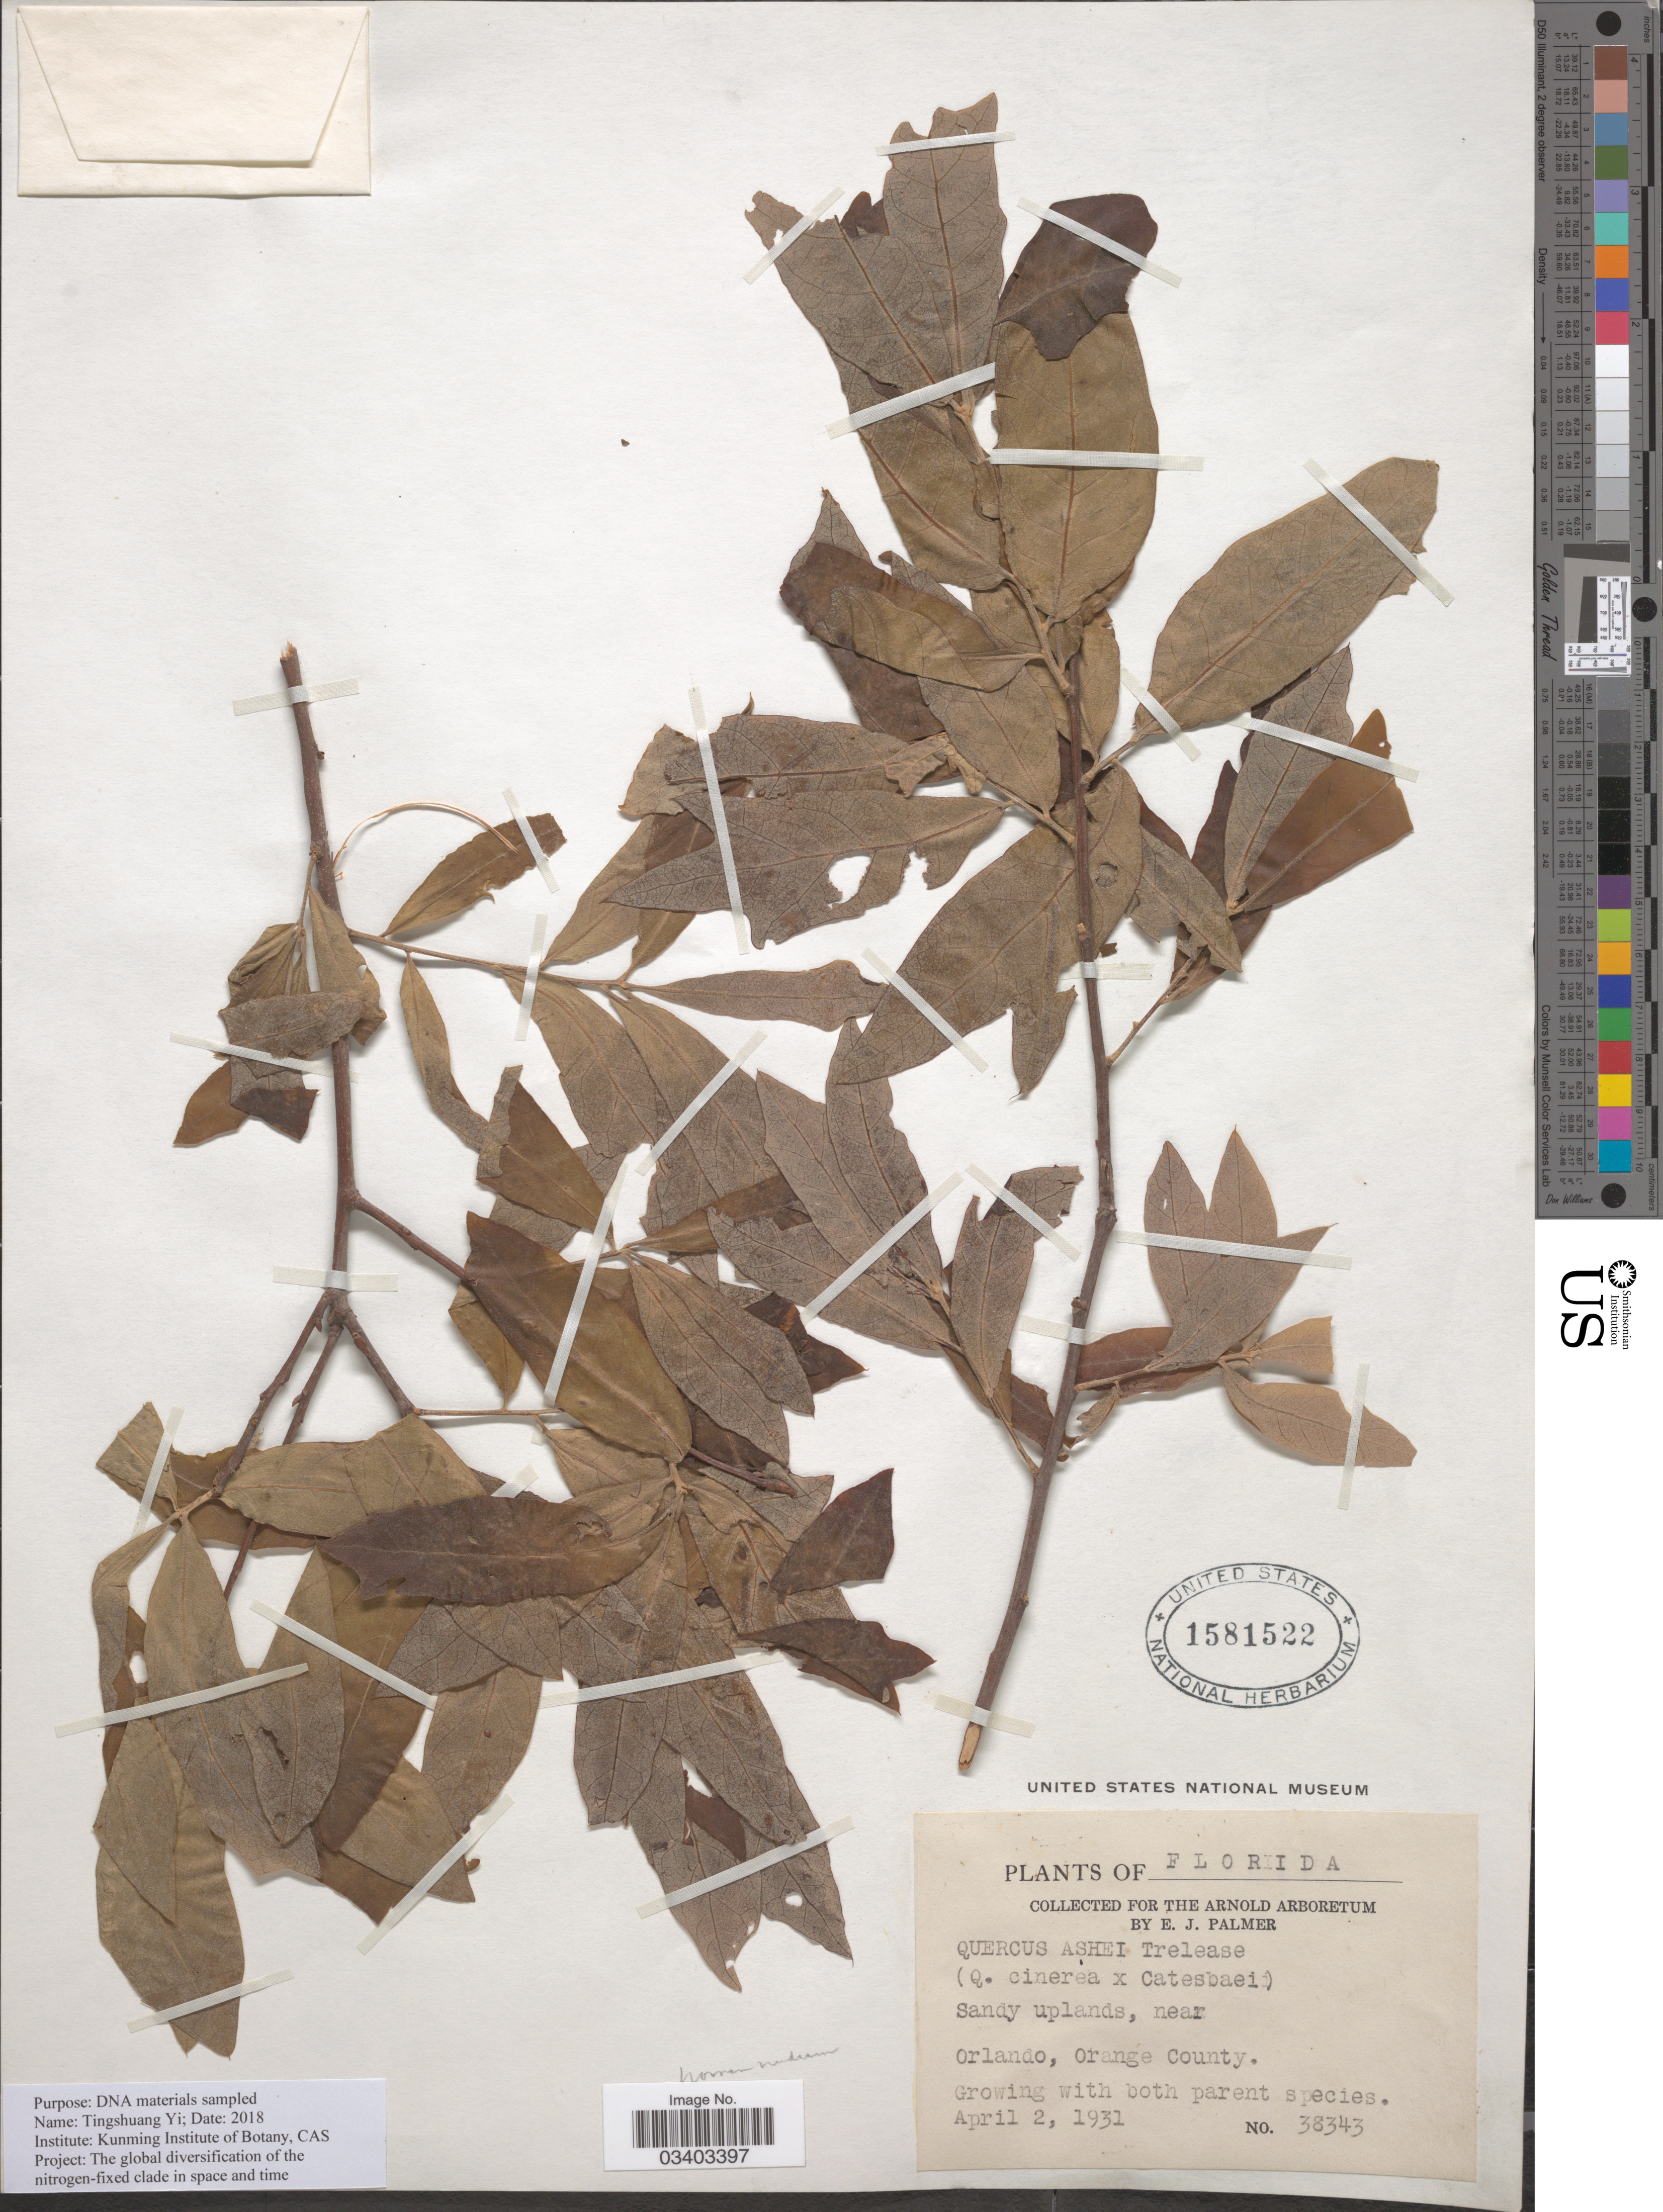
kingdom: Plantae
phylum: Tracheophyta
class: Magnoliopsida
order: Fagales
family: Fagaceae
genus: Quercus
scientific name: Quercus ashei Sterrett nom. illeg.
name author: Sterrett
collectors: E. J. Palmer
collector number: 38343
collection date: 1931-04-02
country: United States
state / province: Florida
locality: Near Orlando, Orange County.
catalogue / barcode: US 1581522